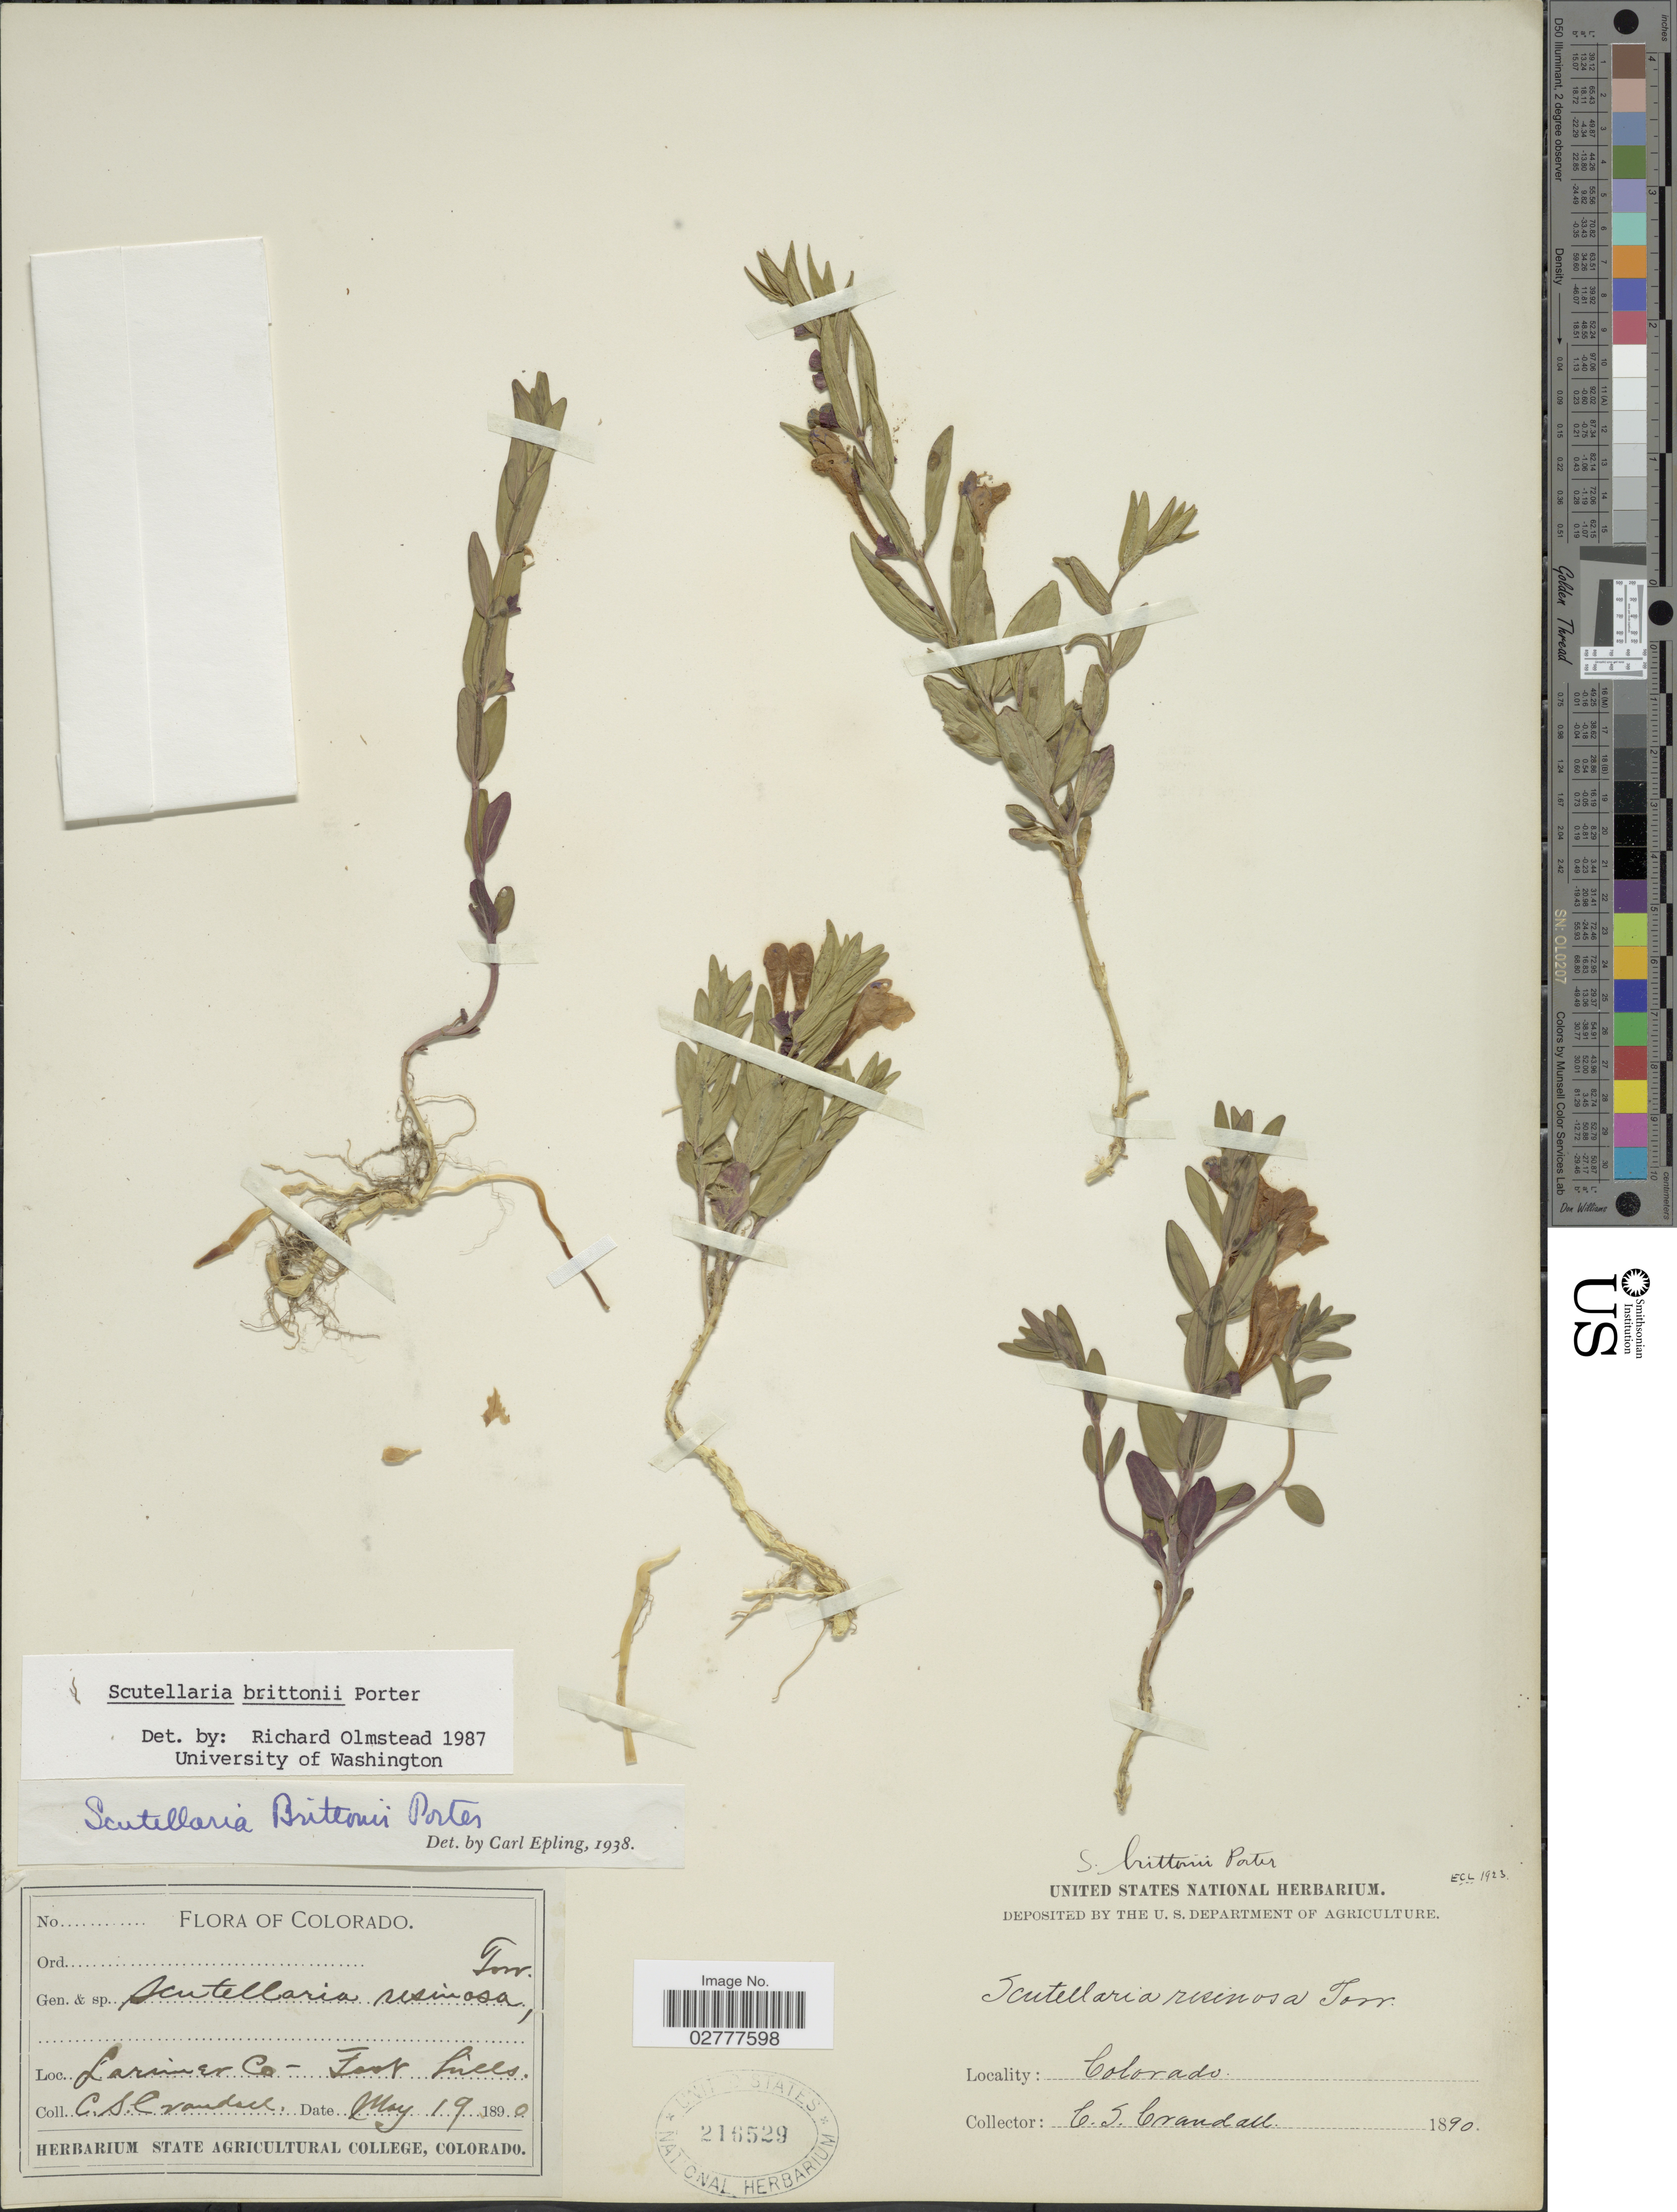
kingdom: Plantae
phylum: Tracheophyta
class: Magnoliopsida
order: Lamiales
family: Lamiaceae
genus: Scutellaria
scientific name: Scutellaria brittonii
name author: Porter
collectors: C. Crandall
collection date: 1890-05-19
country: United States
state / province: Colorado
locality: Larimer Co-Foot hills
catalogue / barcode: US 216529